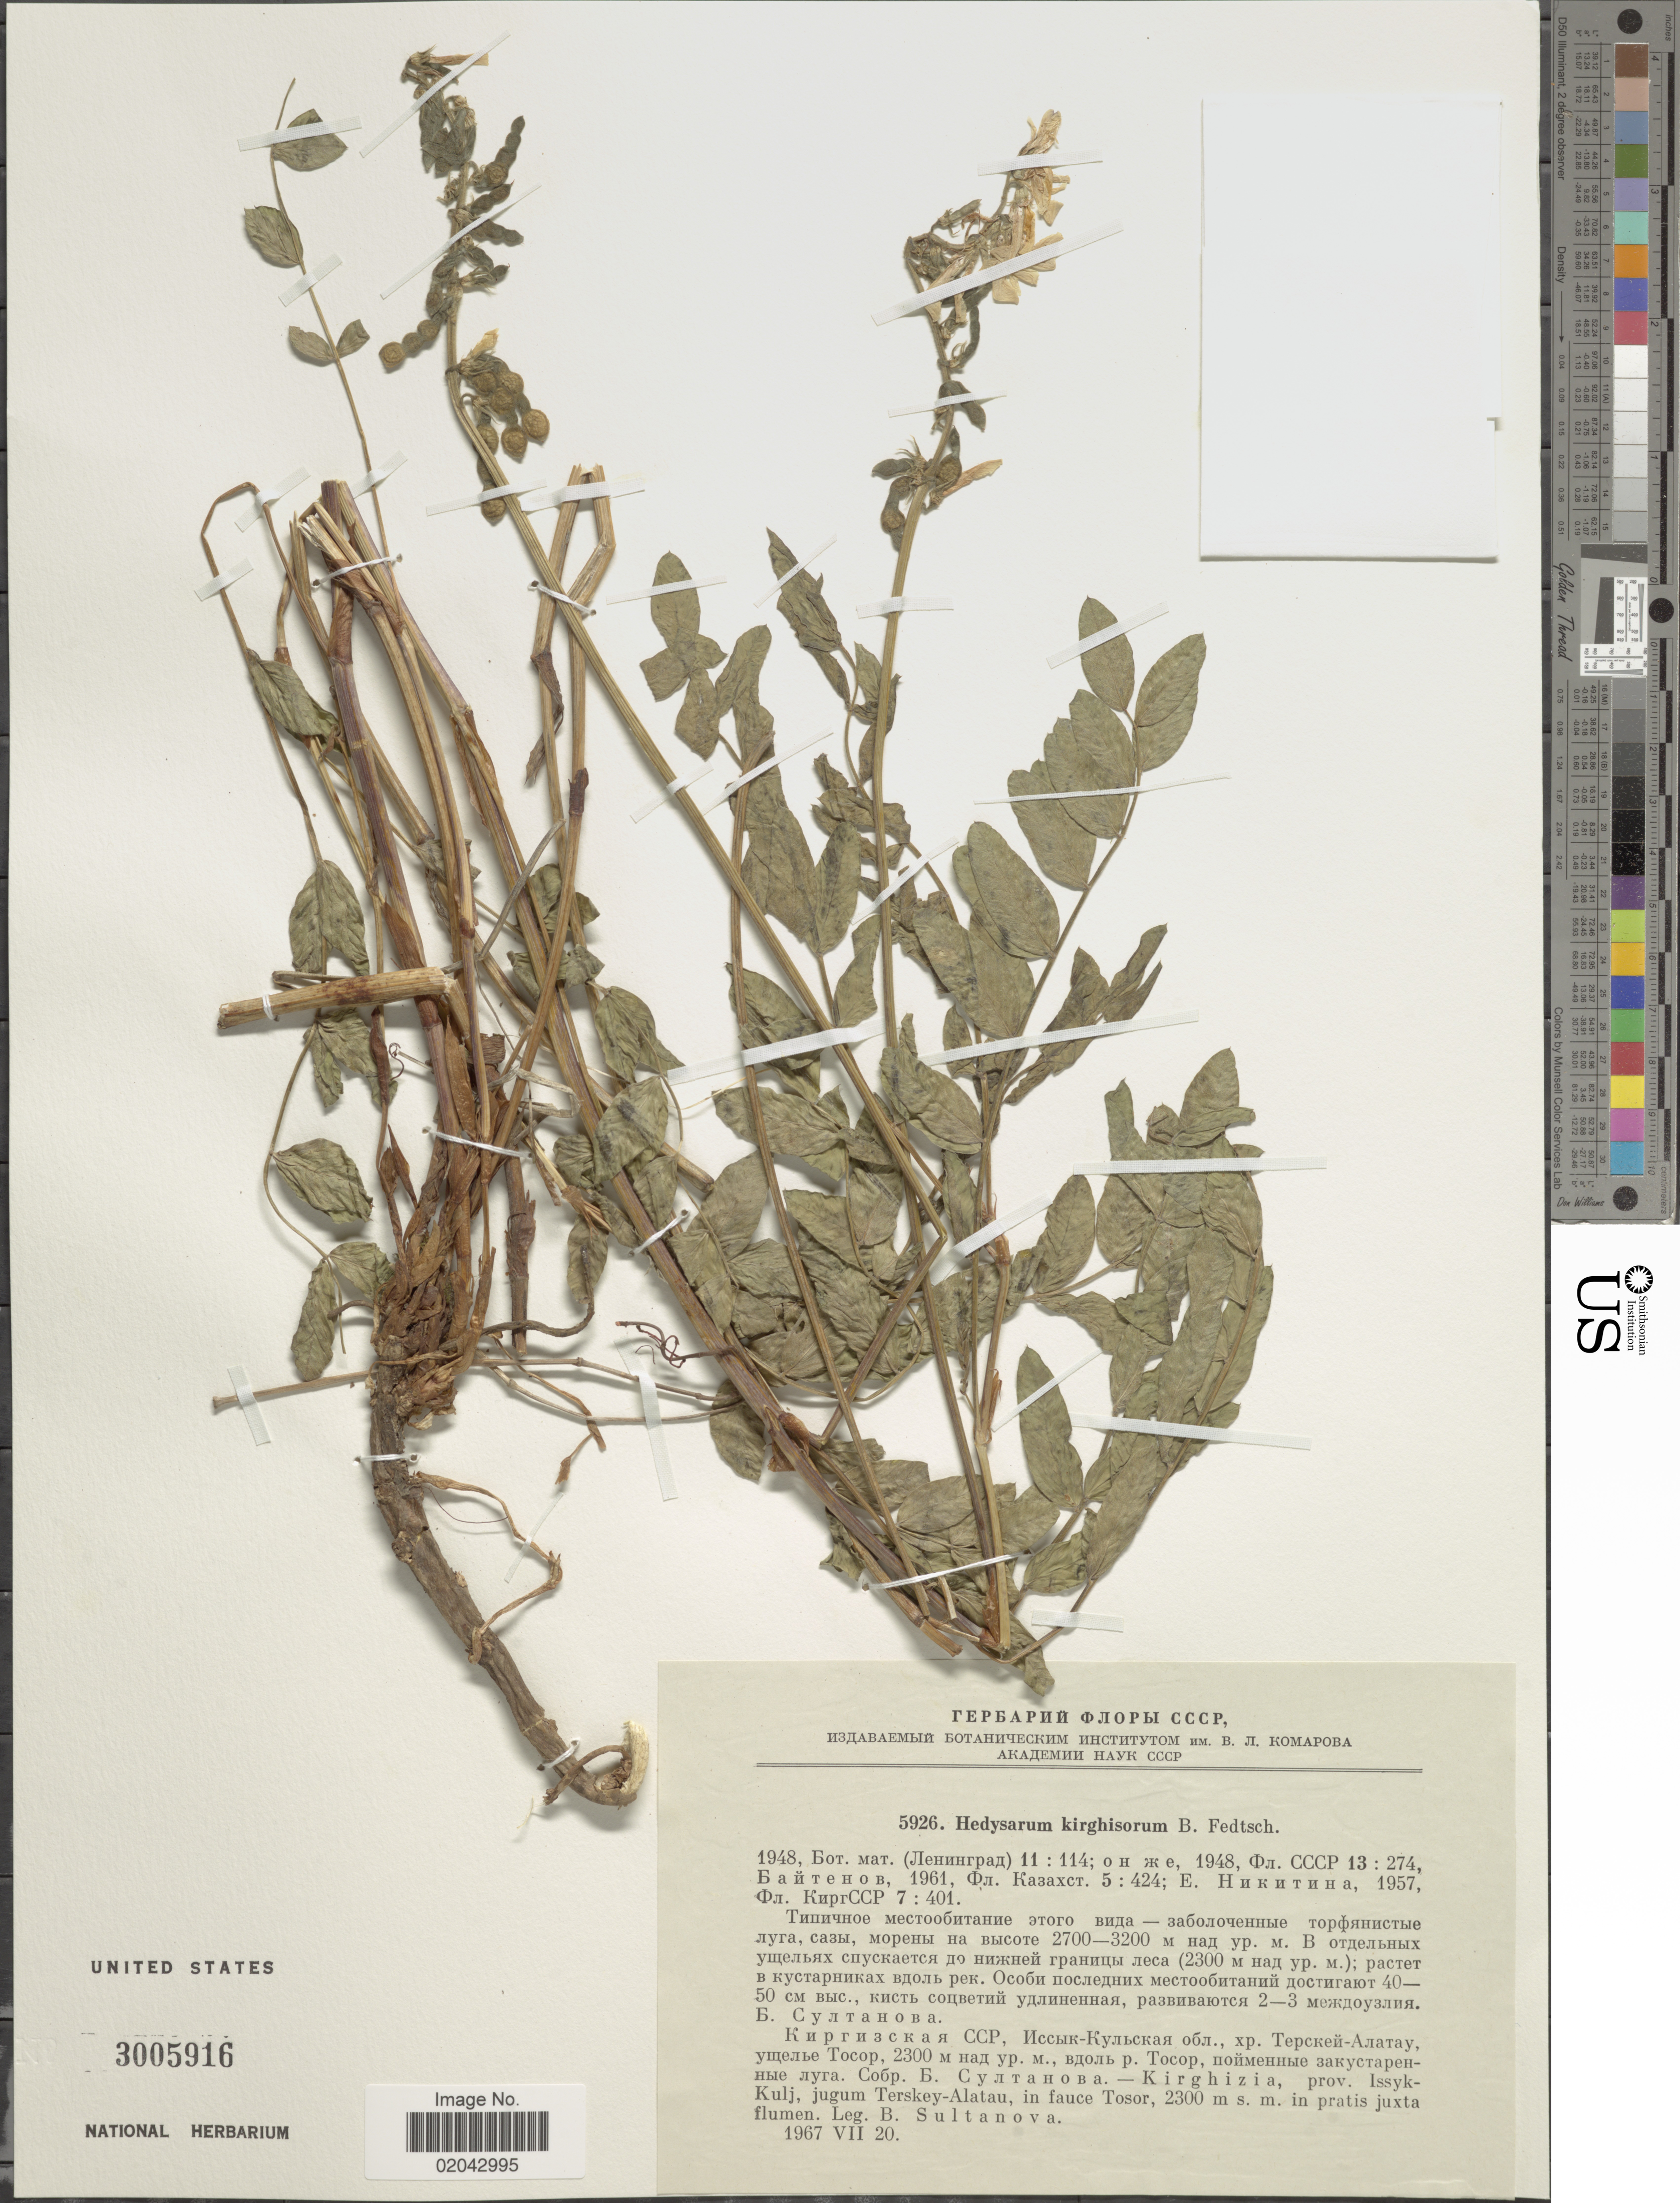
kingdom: Plantae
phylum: Tracheophyta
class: Magnoliopsida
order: Fabales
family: Fabaceae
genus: Hedysarum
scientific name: Hedysarum kirghisorum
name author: B. Fedtsch.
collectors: B. Sultanova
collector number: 5926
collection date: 1967-07-20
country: Kyrgyzstan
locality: Kirghizia, prov. Issyk-Kulj, jugum Terskey-Alatau, in fauce Tosor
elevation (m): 2300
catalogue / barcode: US 3005916